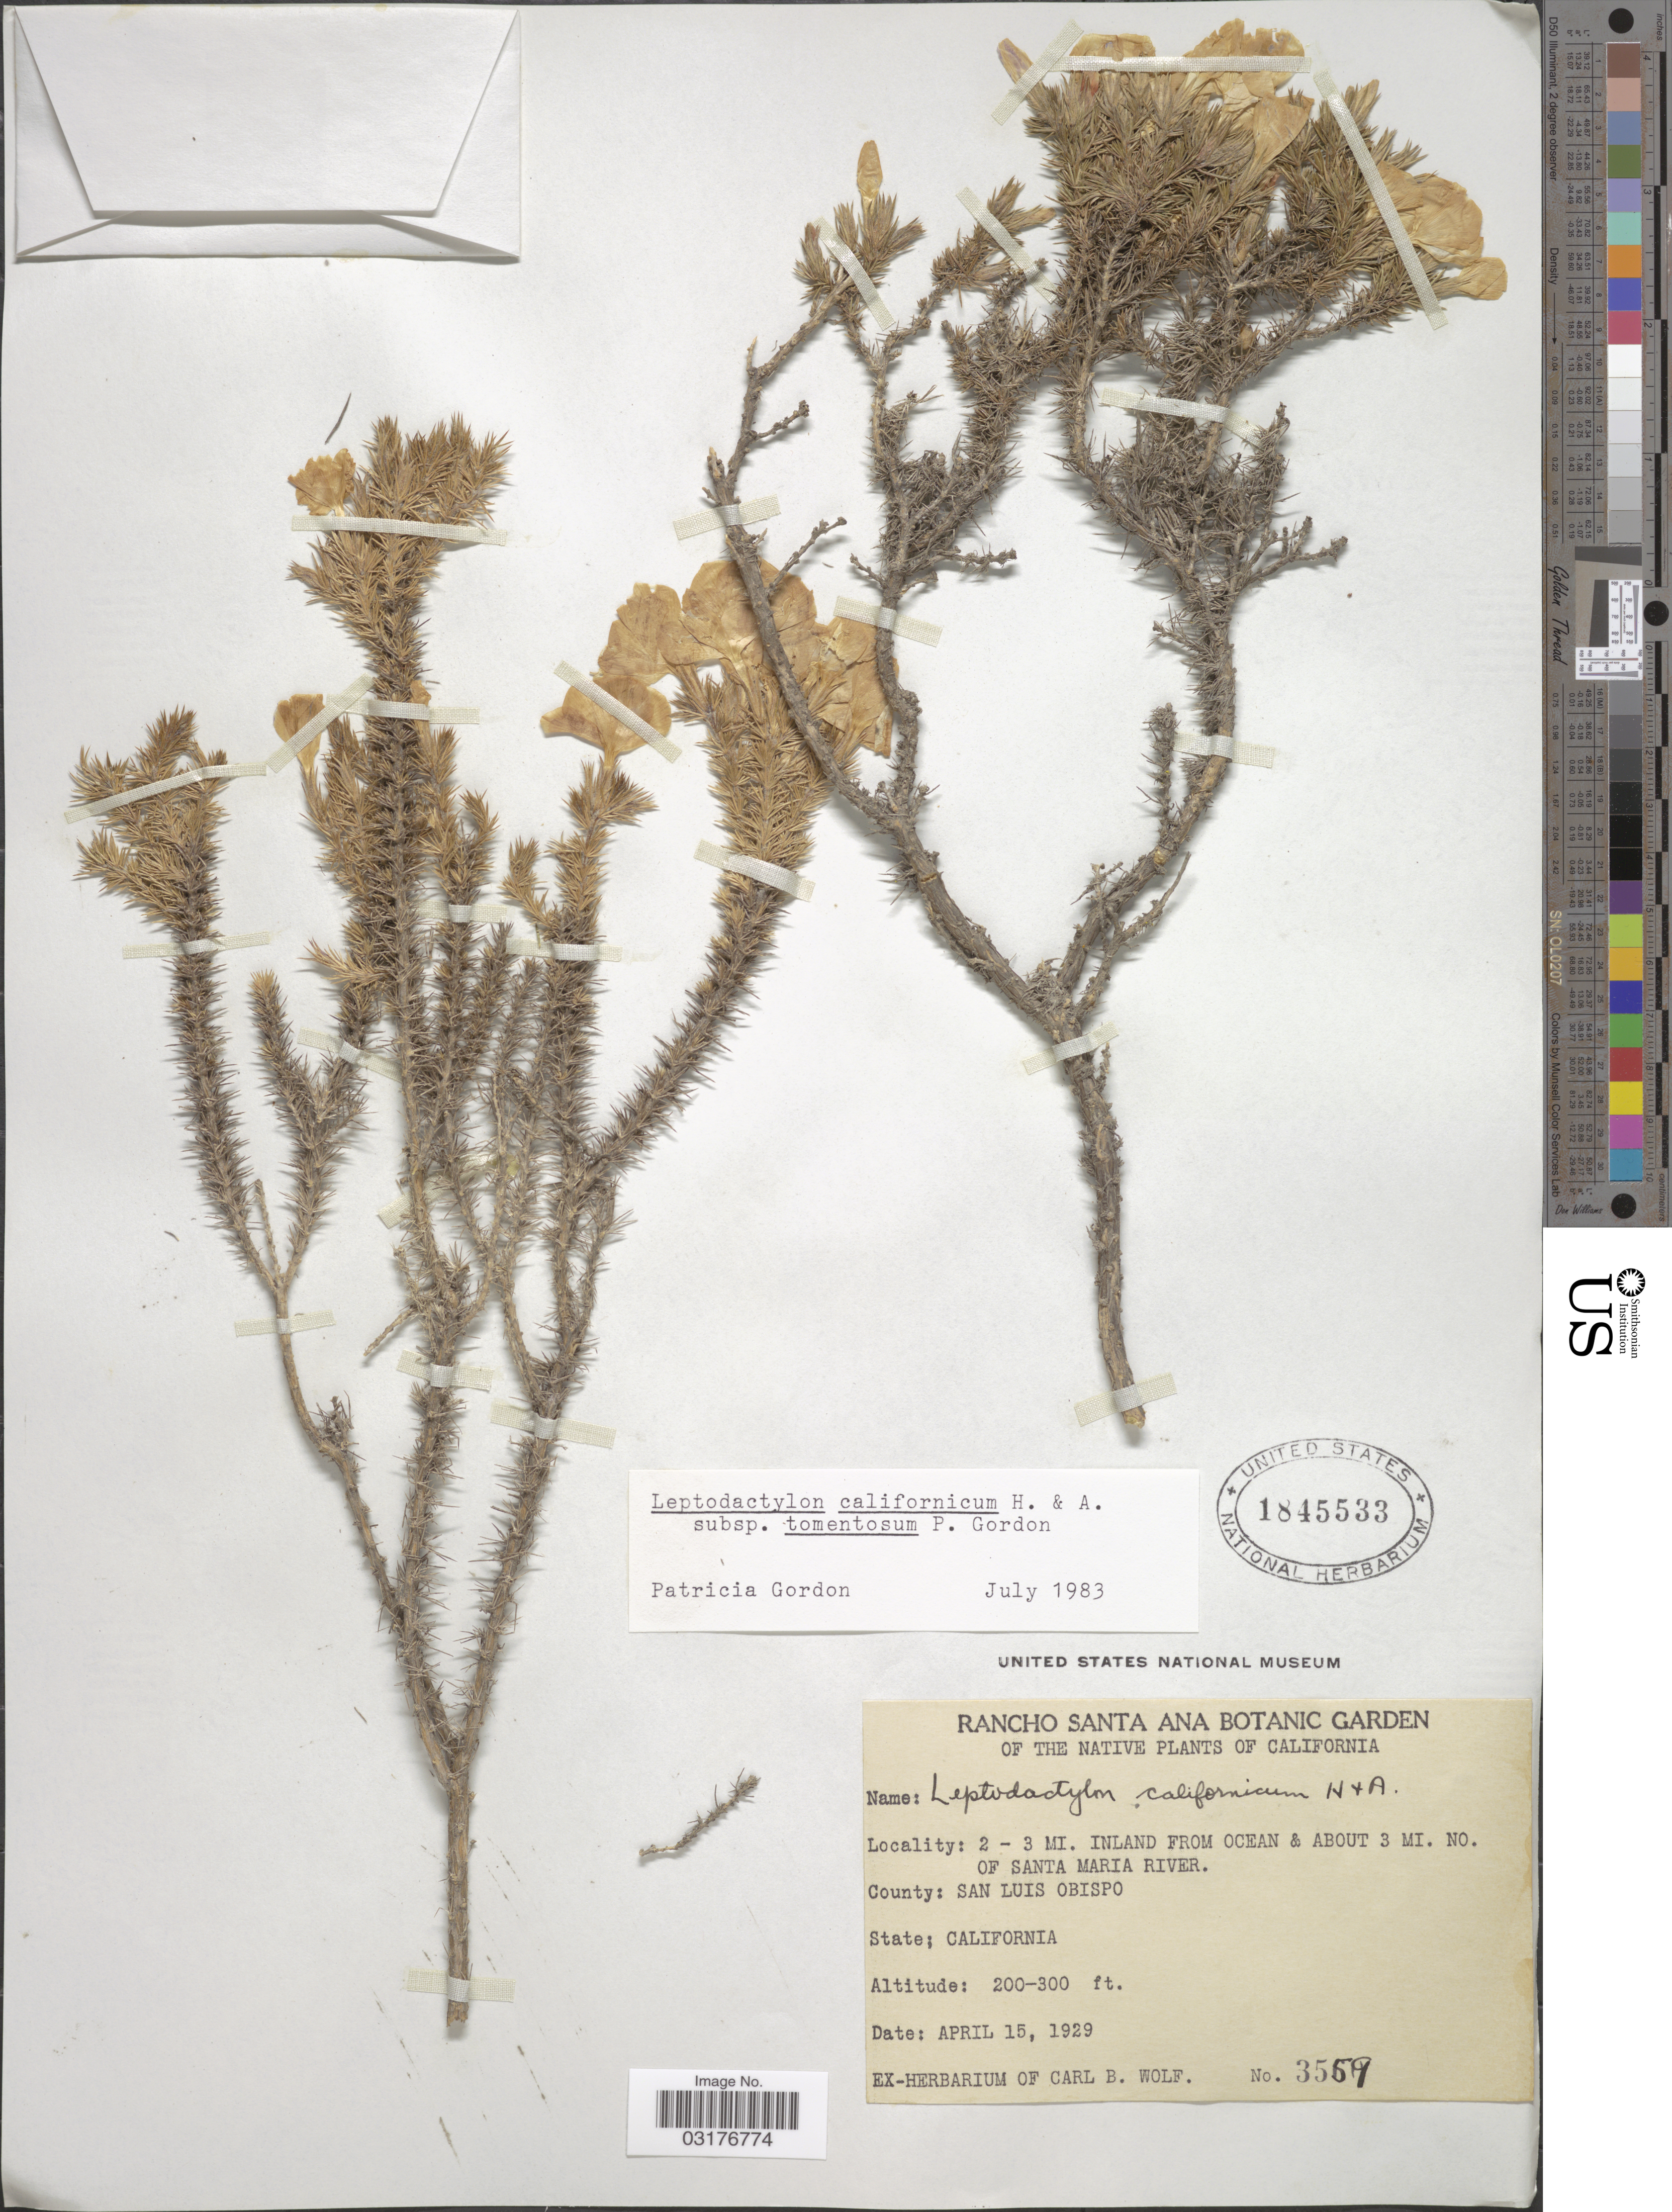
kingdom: Plantae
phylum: Tracheophyta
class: Magnoliopsida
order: Ericales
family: Polemoniaceae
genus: Linanthus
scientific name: Linanthus californicus subsp. glandulosus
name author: (Eastw.) J.M. Porter & R. Patt.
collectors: ex herb. Carl B. Wolf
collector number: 3559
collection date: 1929-04-15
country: United States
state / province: California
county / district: San Luis Obispo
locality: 2 - 3 mi. inland from ocean & about 3 mi. no. of Santa Maria River. County: San Luis Obispo.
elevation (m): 61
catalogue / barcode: US 1845533